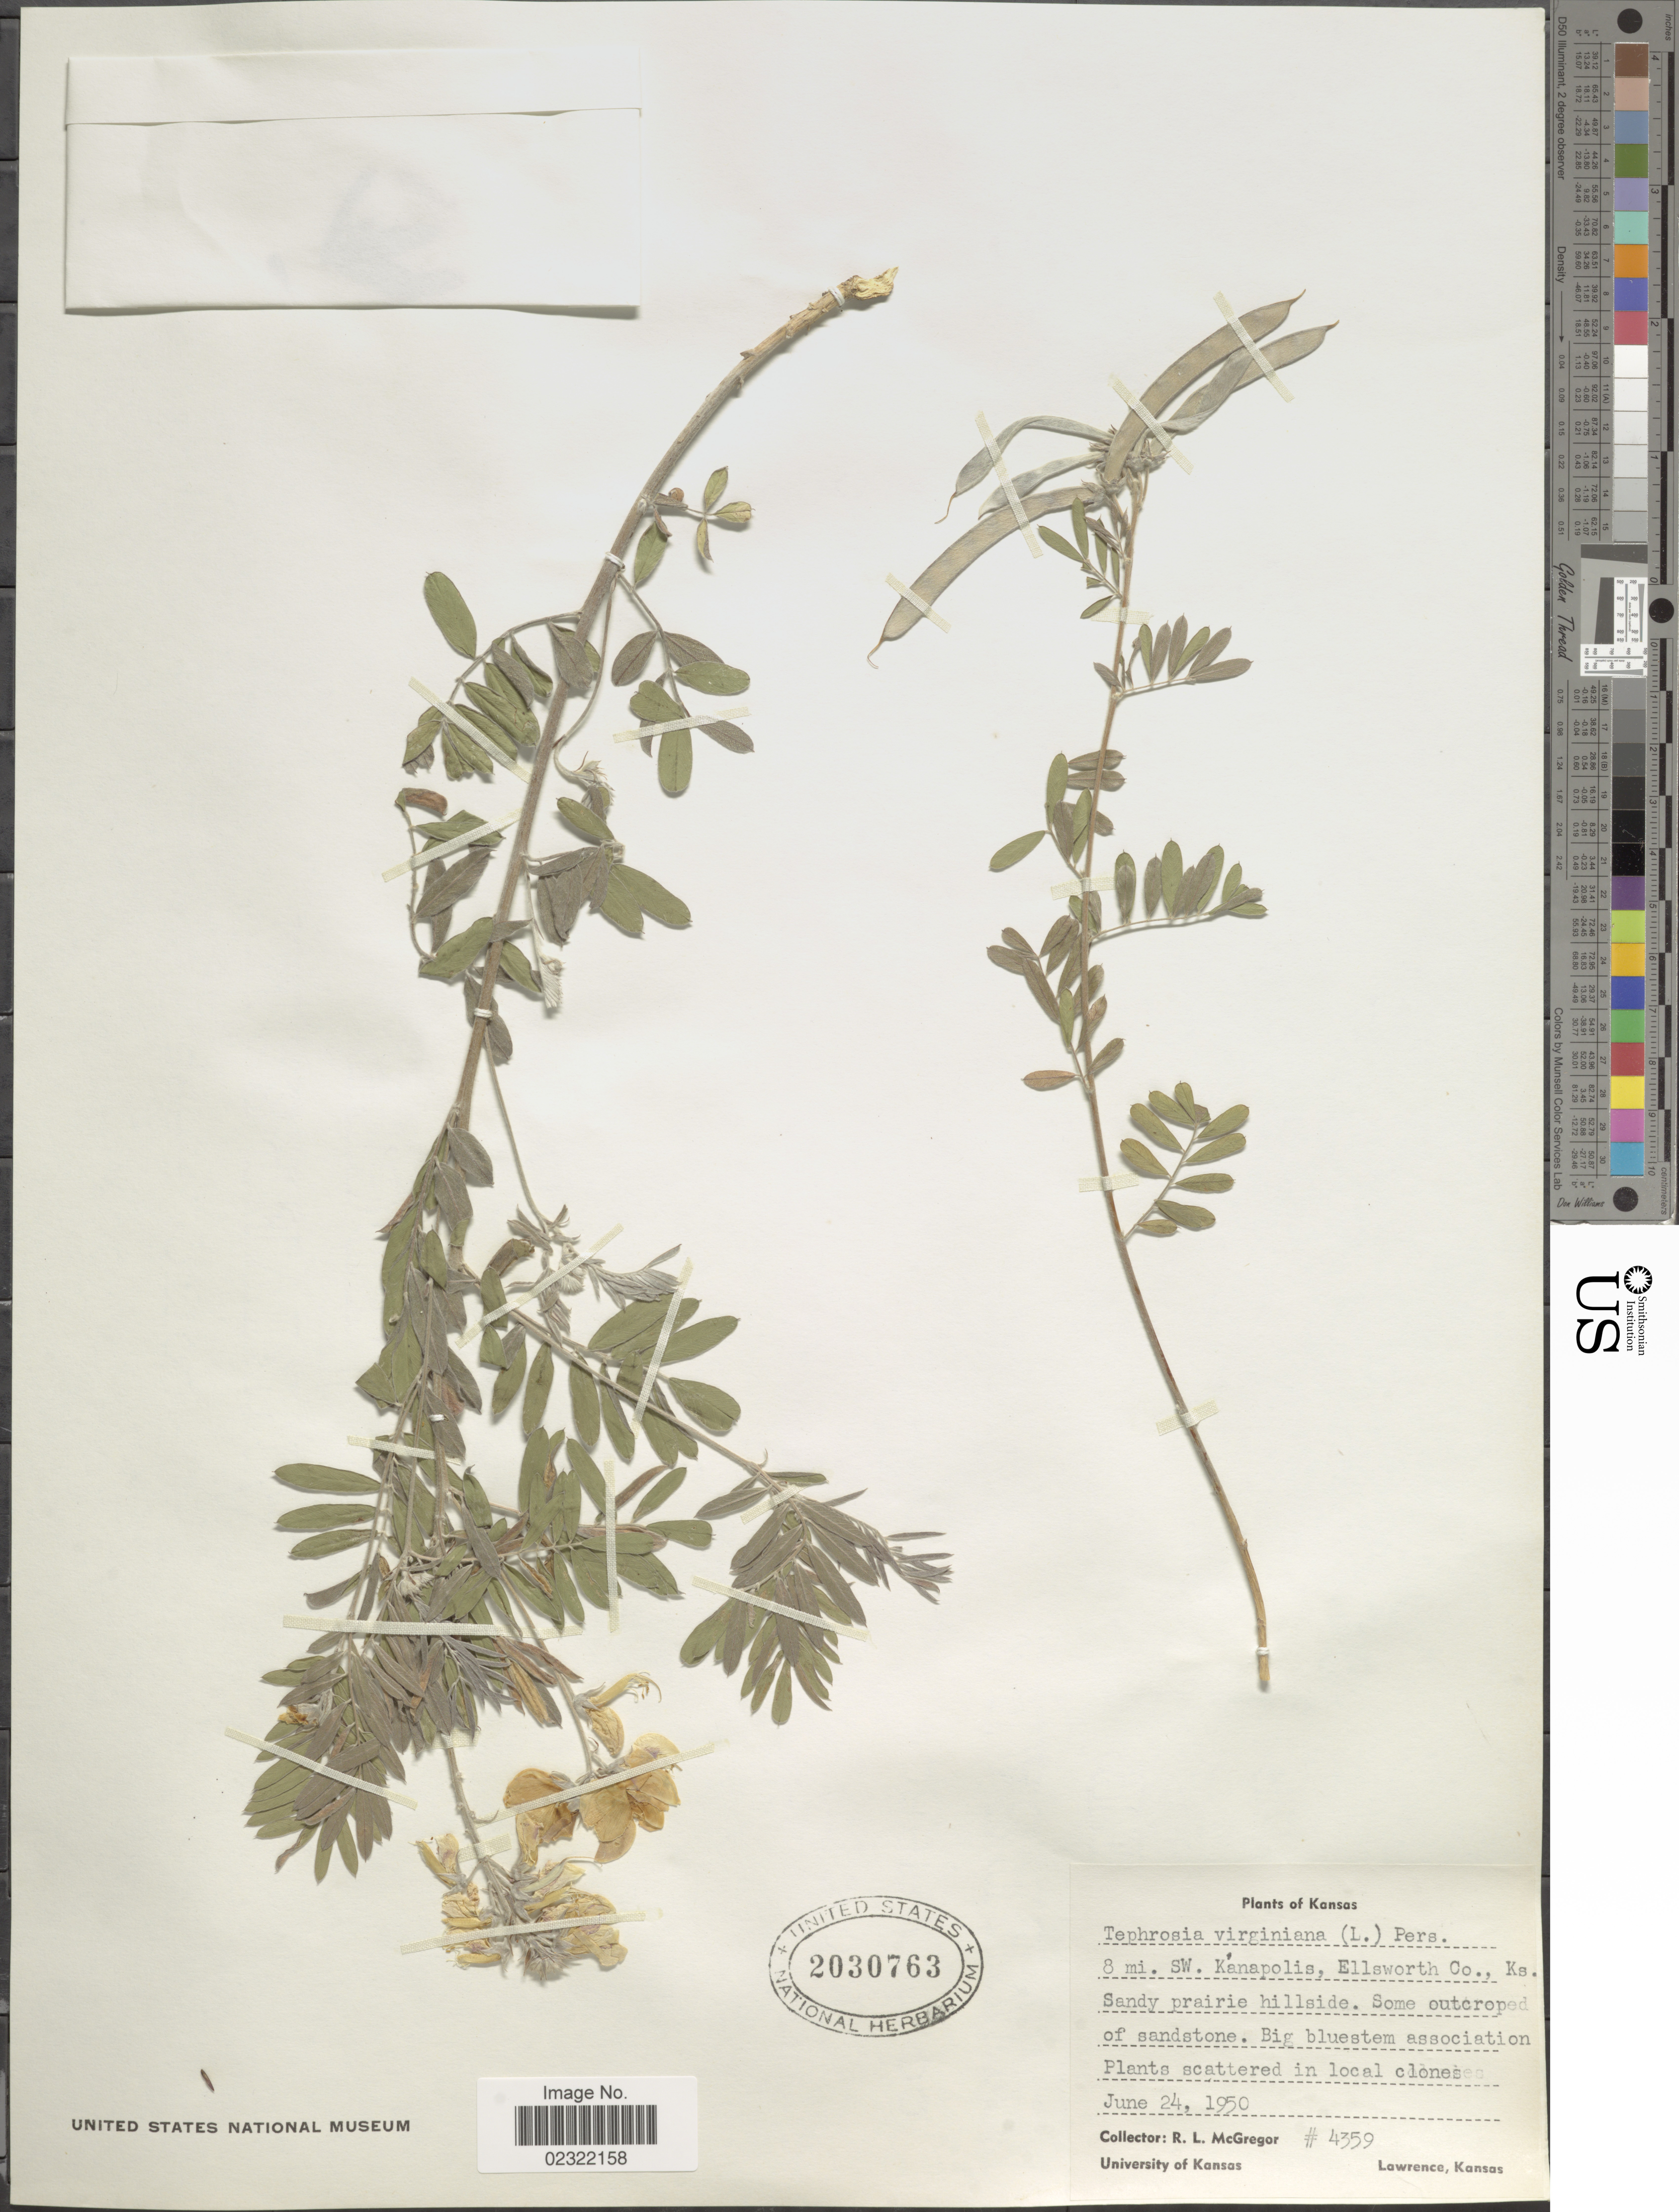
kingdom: Plantae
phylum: Tracheophyta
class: Magnoliopsida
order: Fabales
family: Fabaceae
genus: Tephrosia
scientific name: Tephrosia virginiana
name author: (L.) Pers.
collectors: R. McGregor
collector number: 4359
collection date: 1950-06-24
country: United States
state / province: Kansas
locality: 8 mi. SW. Kanapolis, Ellsworth Co., Sandy prairie hillside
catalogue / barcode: US 2030763